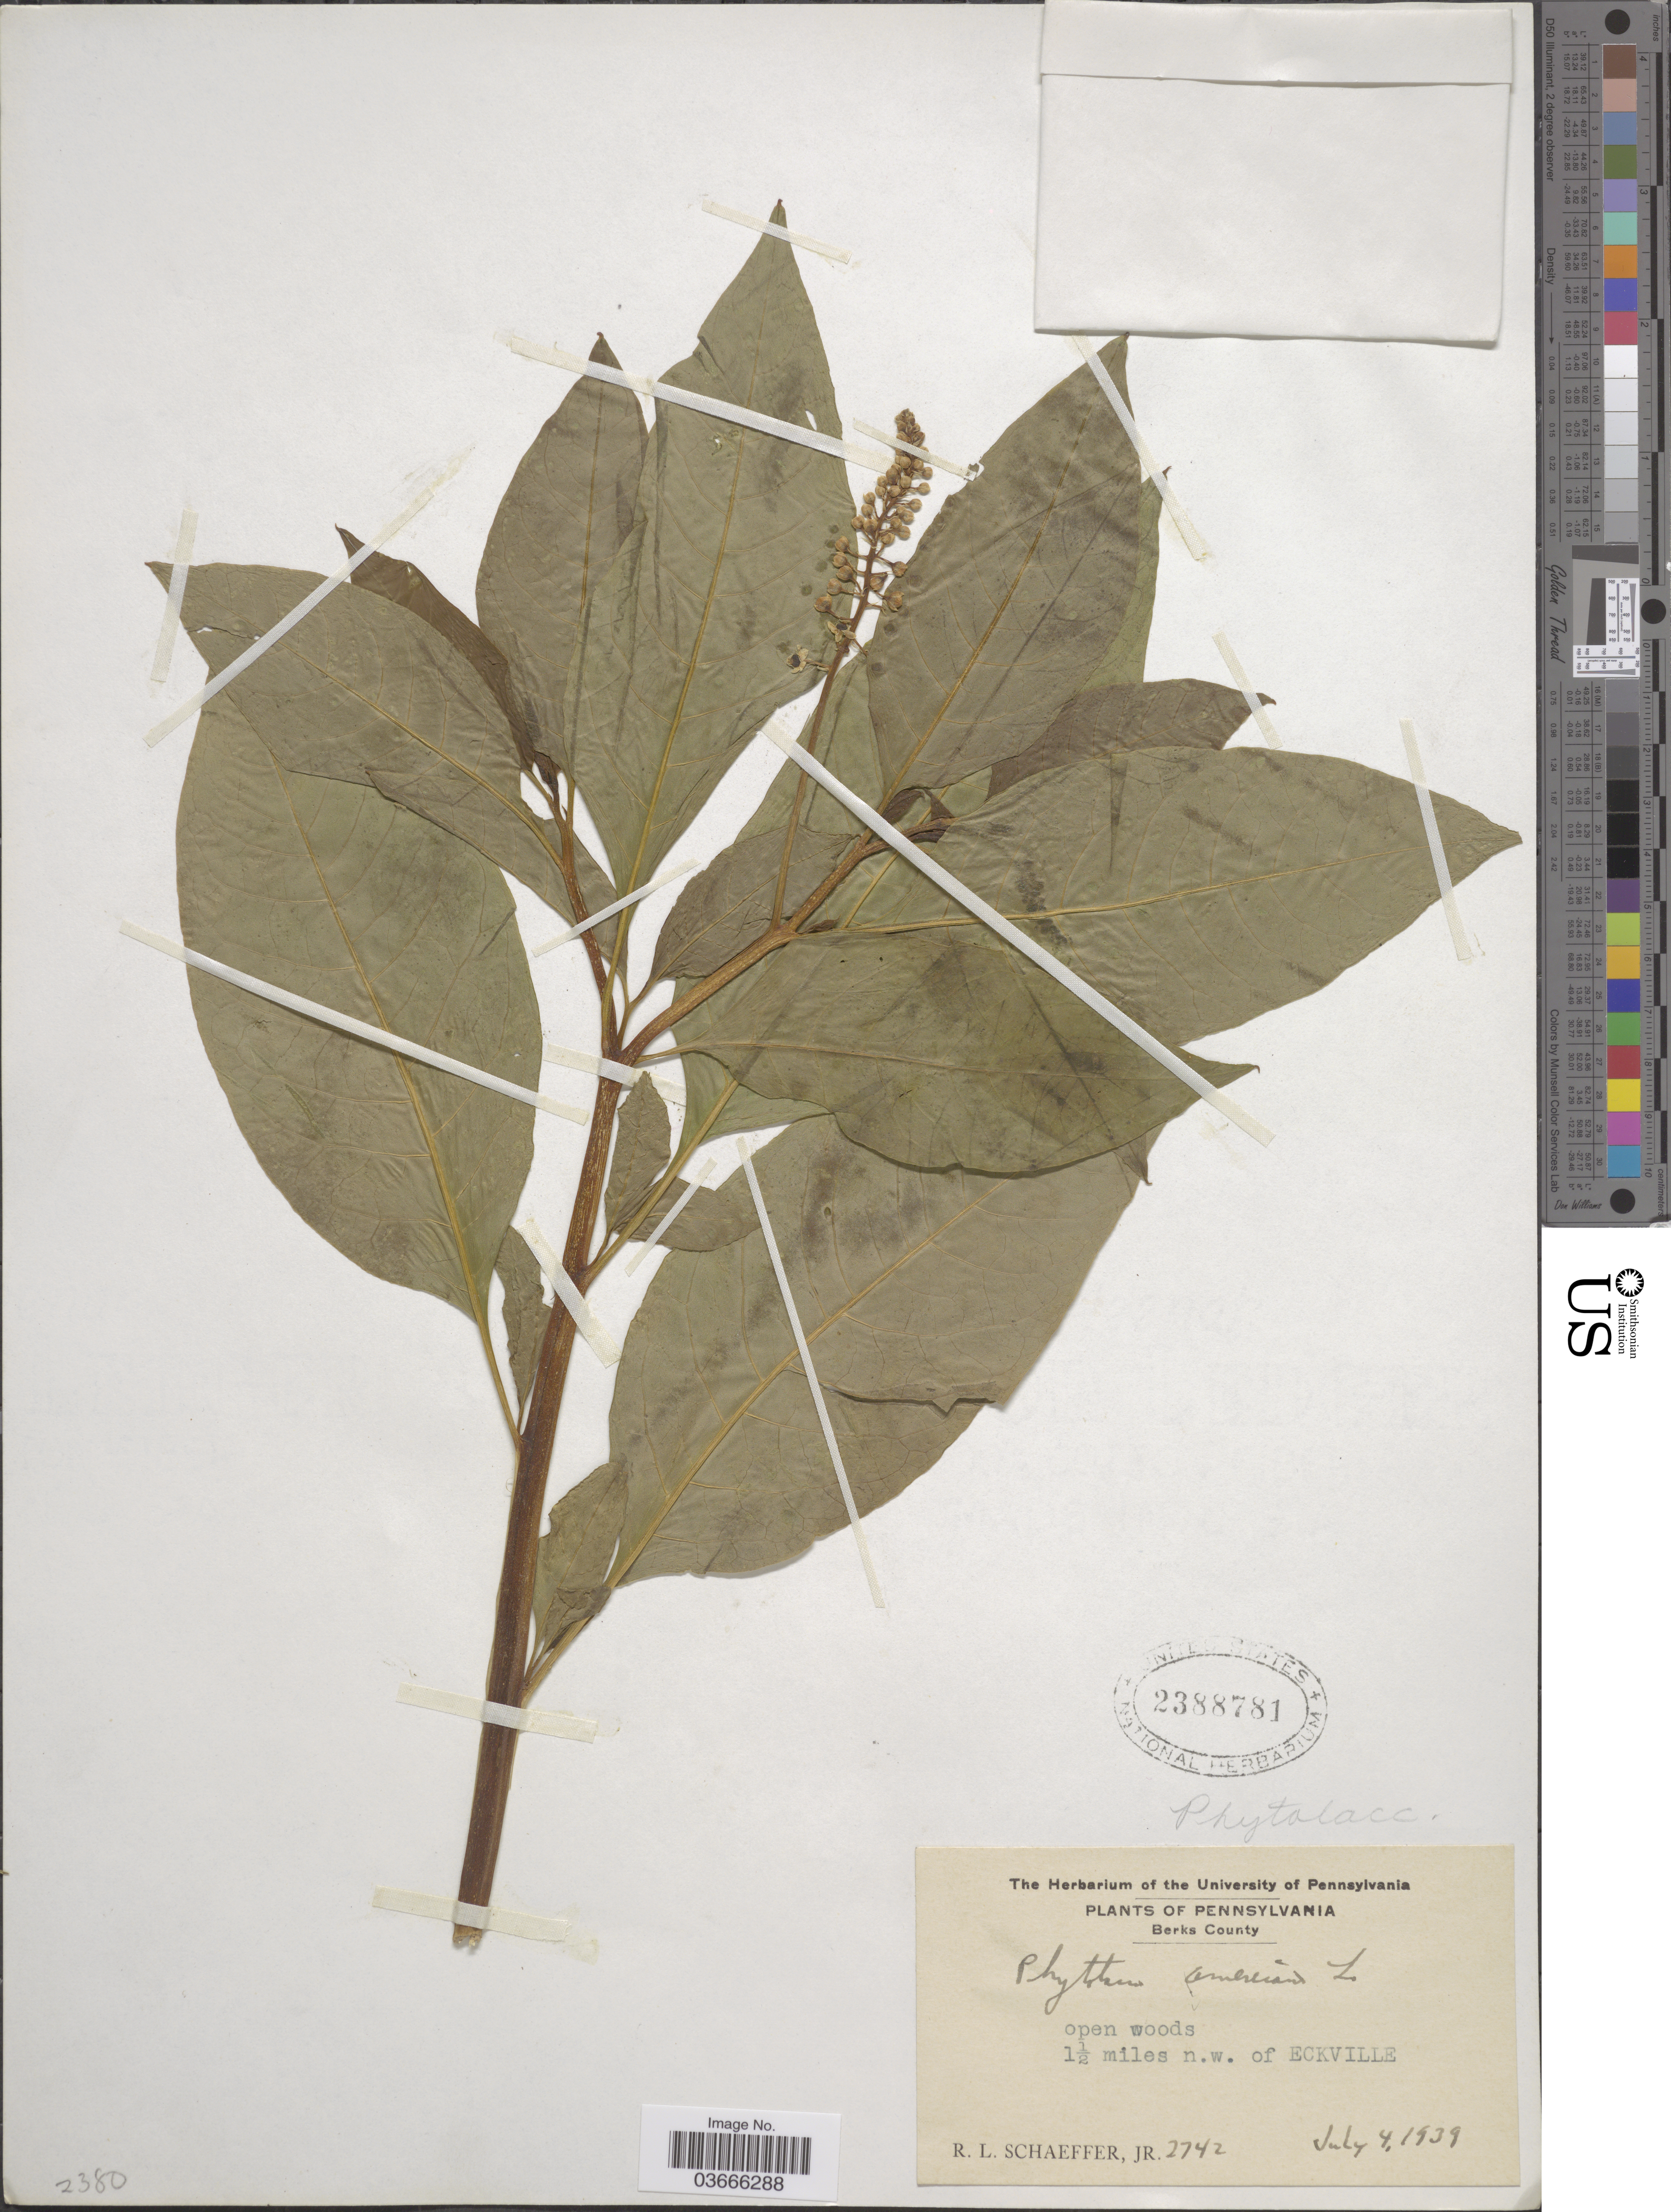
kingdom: Plantae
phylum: Tracheophyta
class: Magnoliopsida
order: Caryophyllales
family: Phytolaccaceae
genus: Phytolacca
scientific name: Phytolacca americana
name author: L.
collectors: R. L. Schaeffer Jr.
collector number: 2742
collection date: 1939-07-04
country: United States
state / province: Pennsylvania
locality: Berks County. 1½ miles n.w. of Eckville.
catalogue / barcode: US 2388781